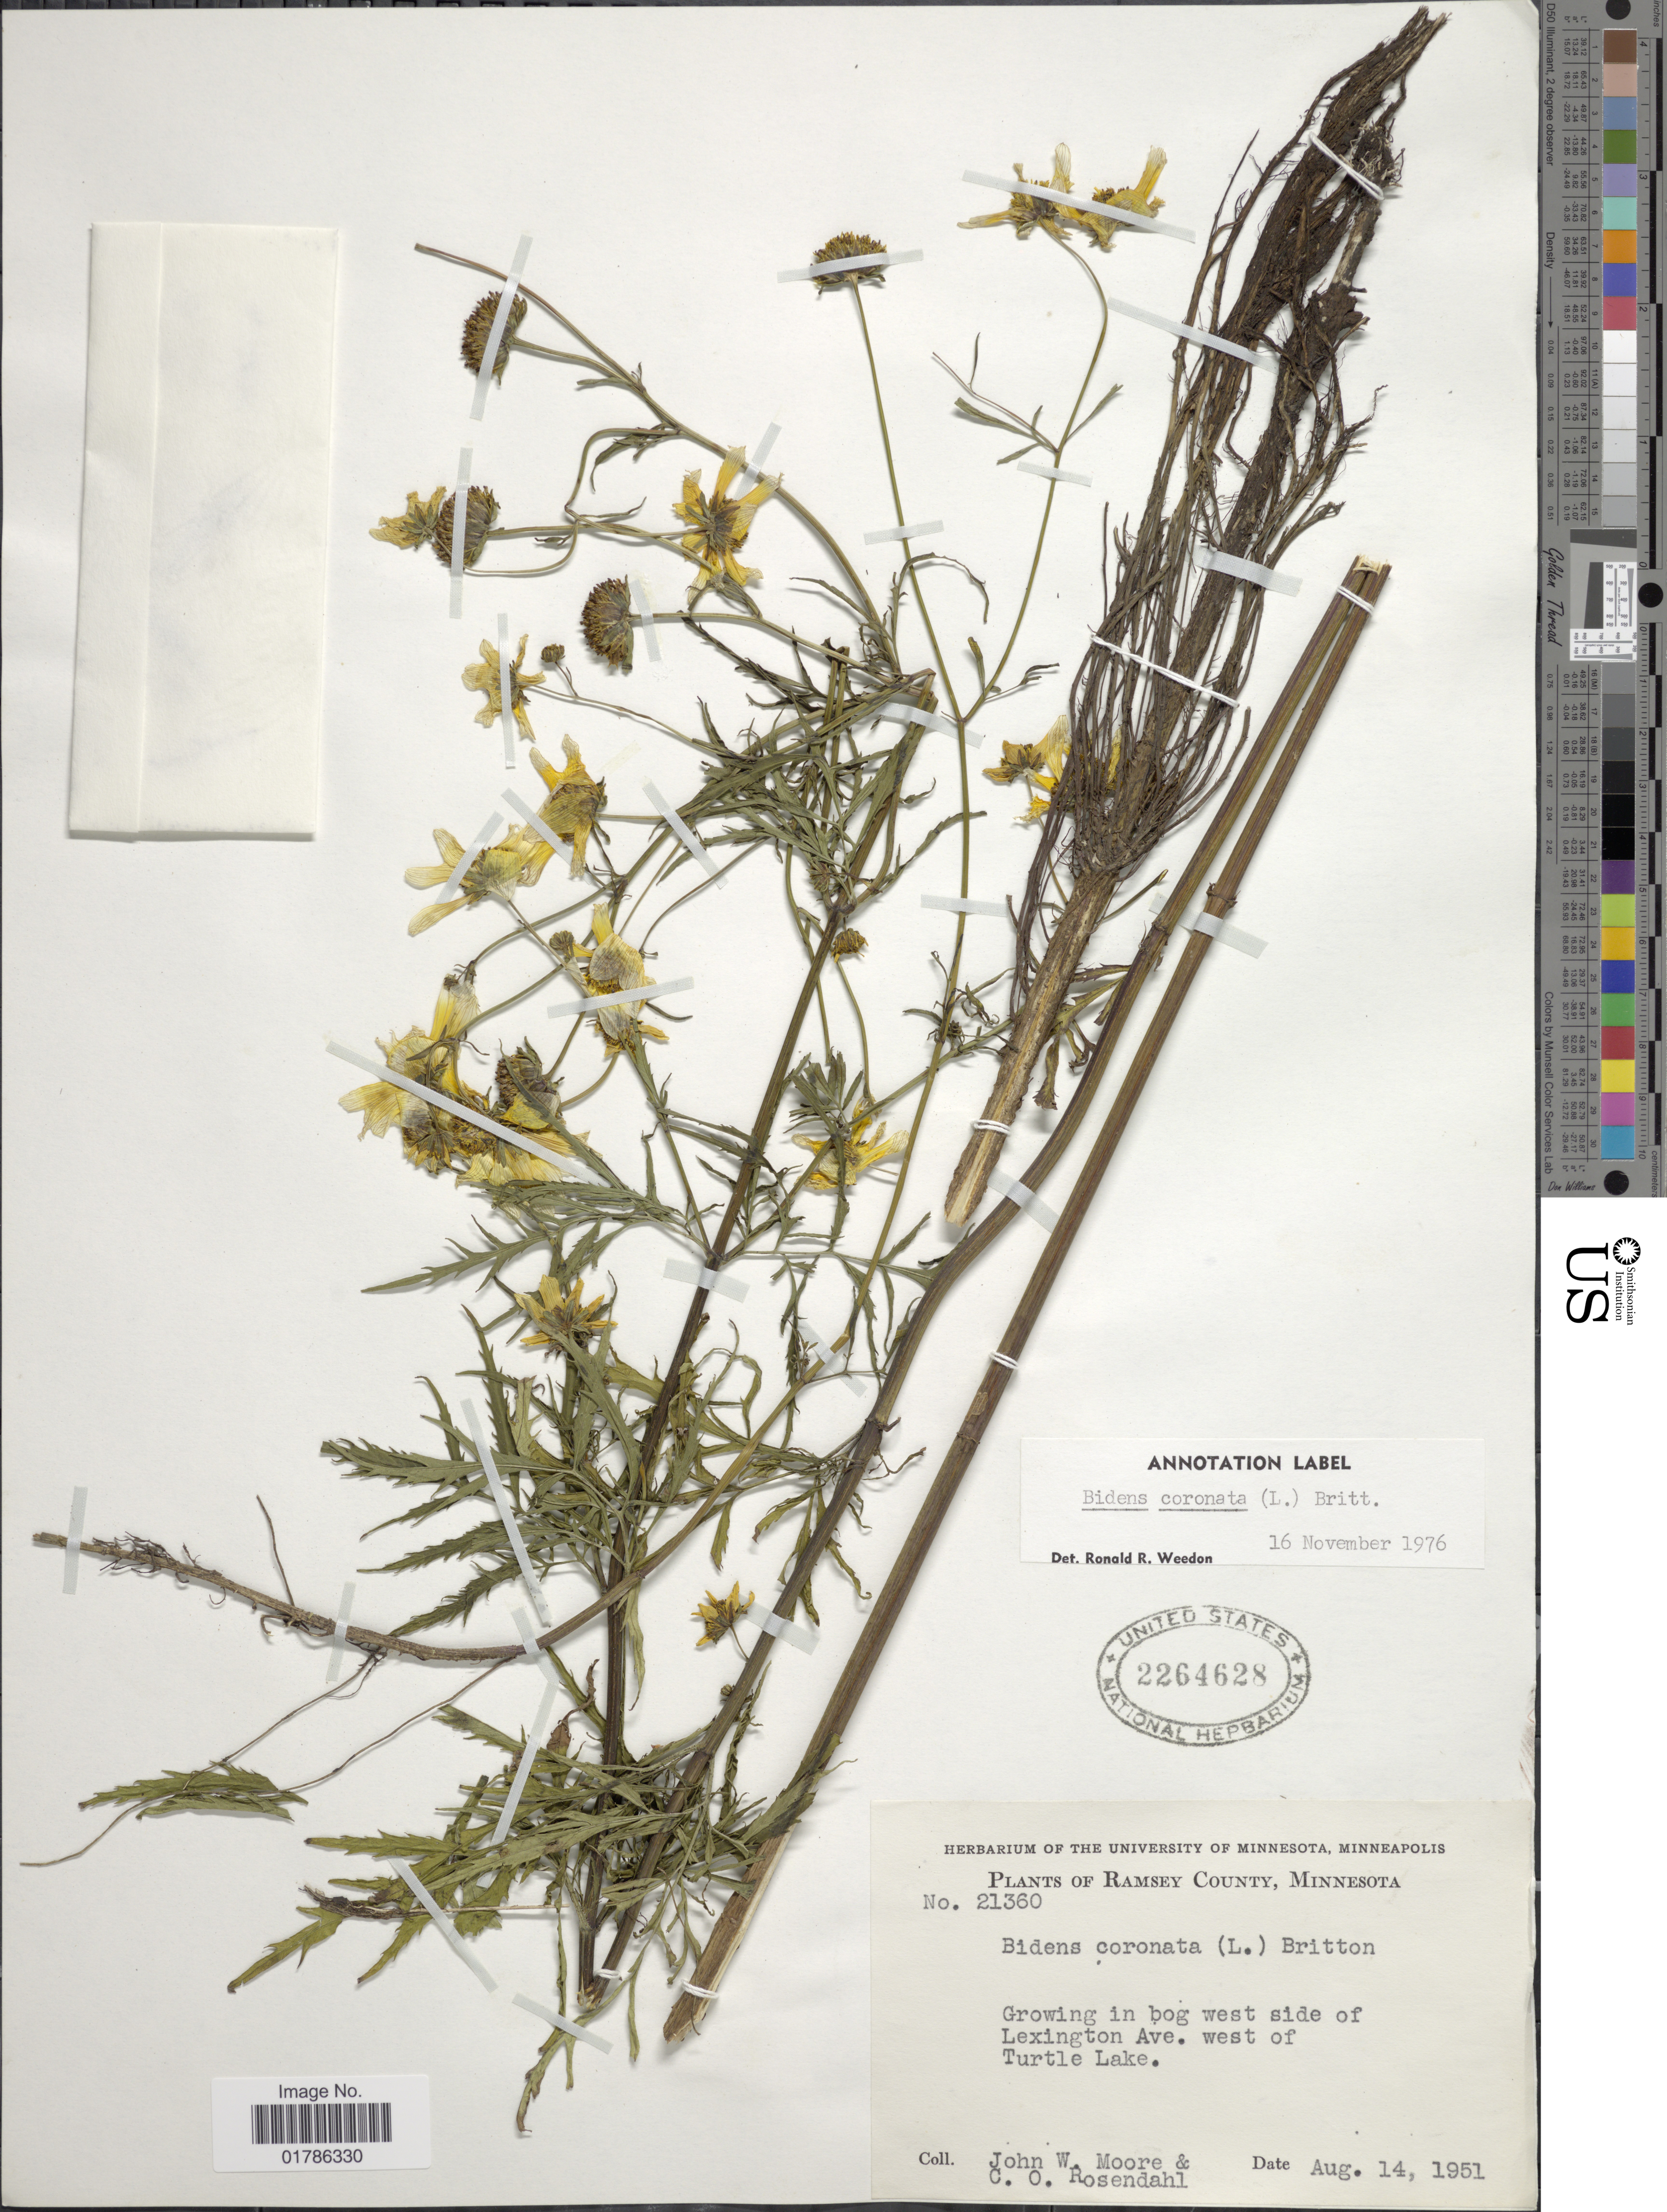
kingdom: Plantae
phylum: Tracheophyta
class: Magnoliopsida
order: Asterales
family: Asteraceae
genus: Bidens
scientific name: Bidens coronata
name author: (L.) Britton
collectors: J. Moore & C. O. Rosendahl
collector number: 21360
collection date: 1951-08-14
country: United States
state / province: Minnesota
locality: Ramsey County, west side of Lexington Ave, West of Turtle Lake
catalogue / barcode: US 2264628